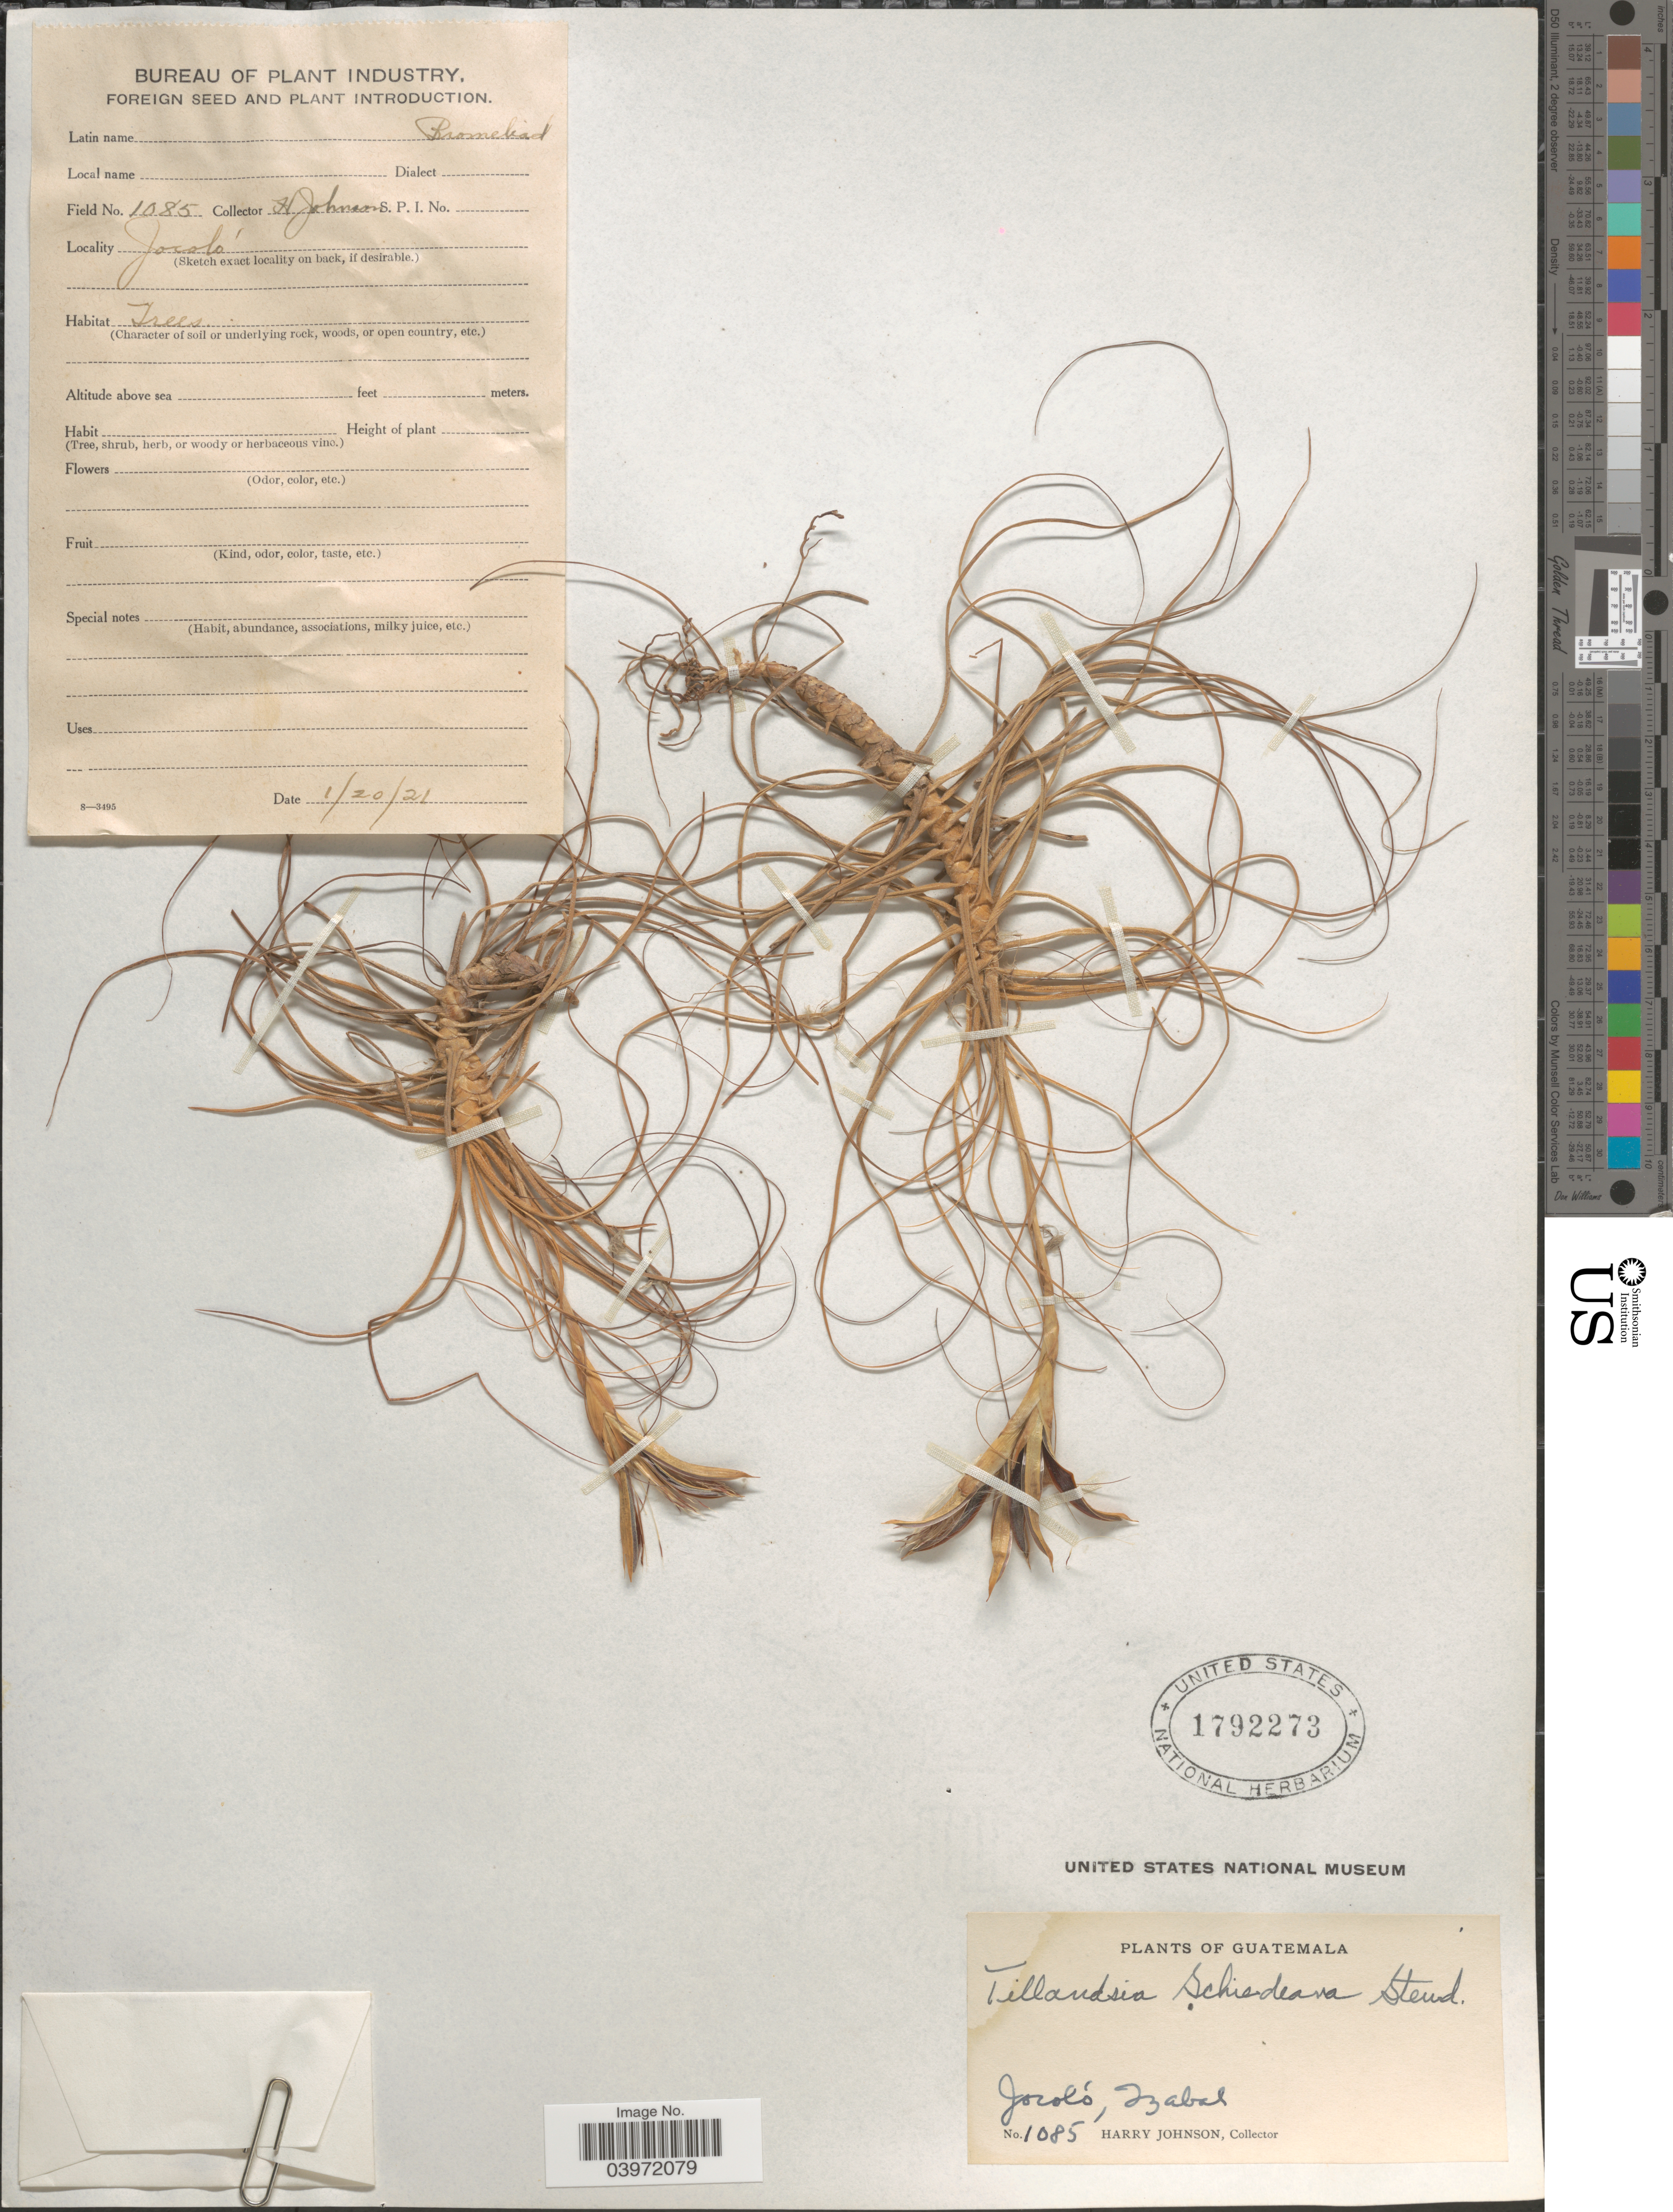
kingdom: Plantae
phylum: Tracheophyta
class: Liliopsida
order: Poales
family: Bromeliaceae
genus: Tillandsia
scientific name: Tillandsia schiedeana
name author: Steud.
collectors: H. Johnson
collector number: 1085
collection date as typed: Transcribed d/m/y: 20/1/21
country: Guatemala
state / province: Izabal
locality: Jocoló.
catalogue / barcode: US 1792273